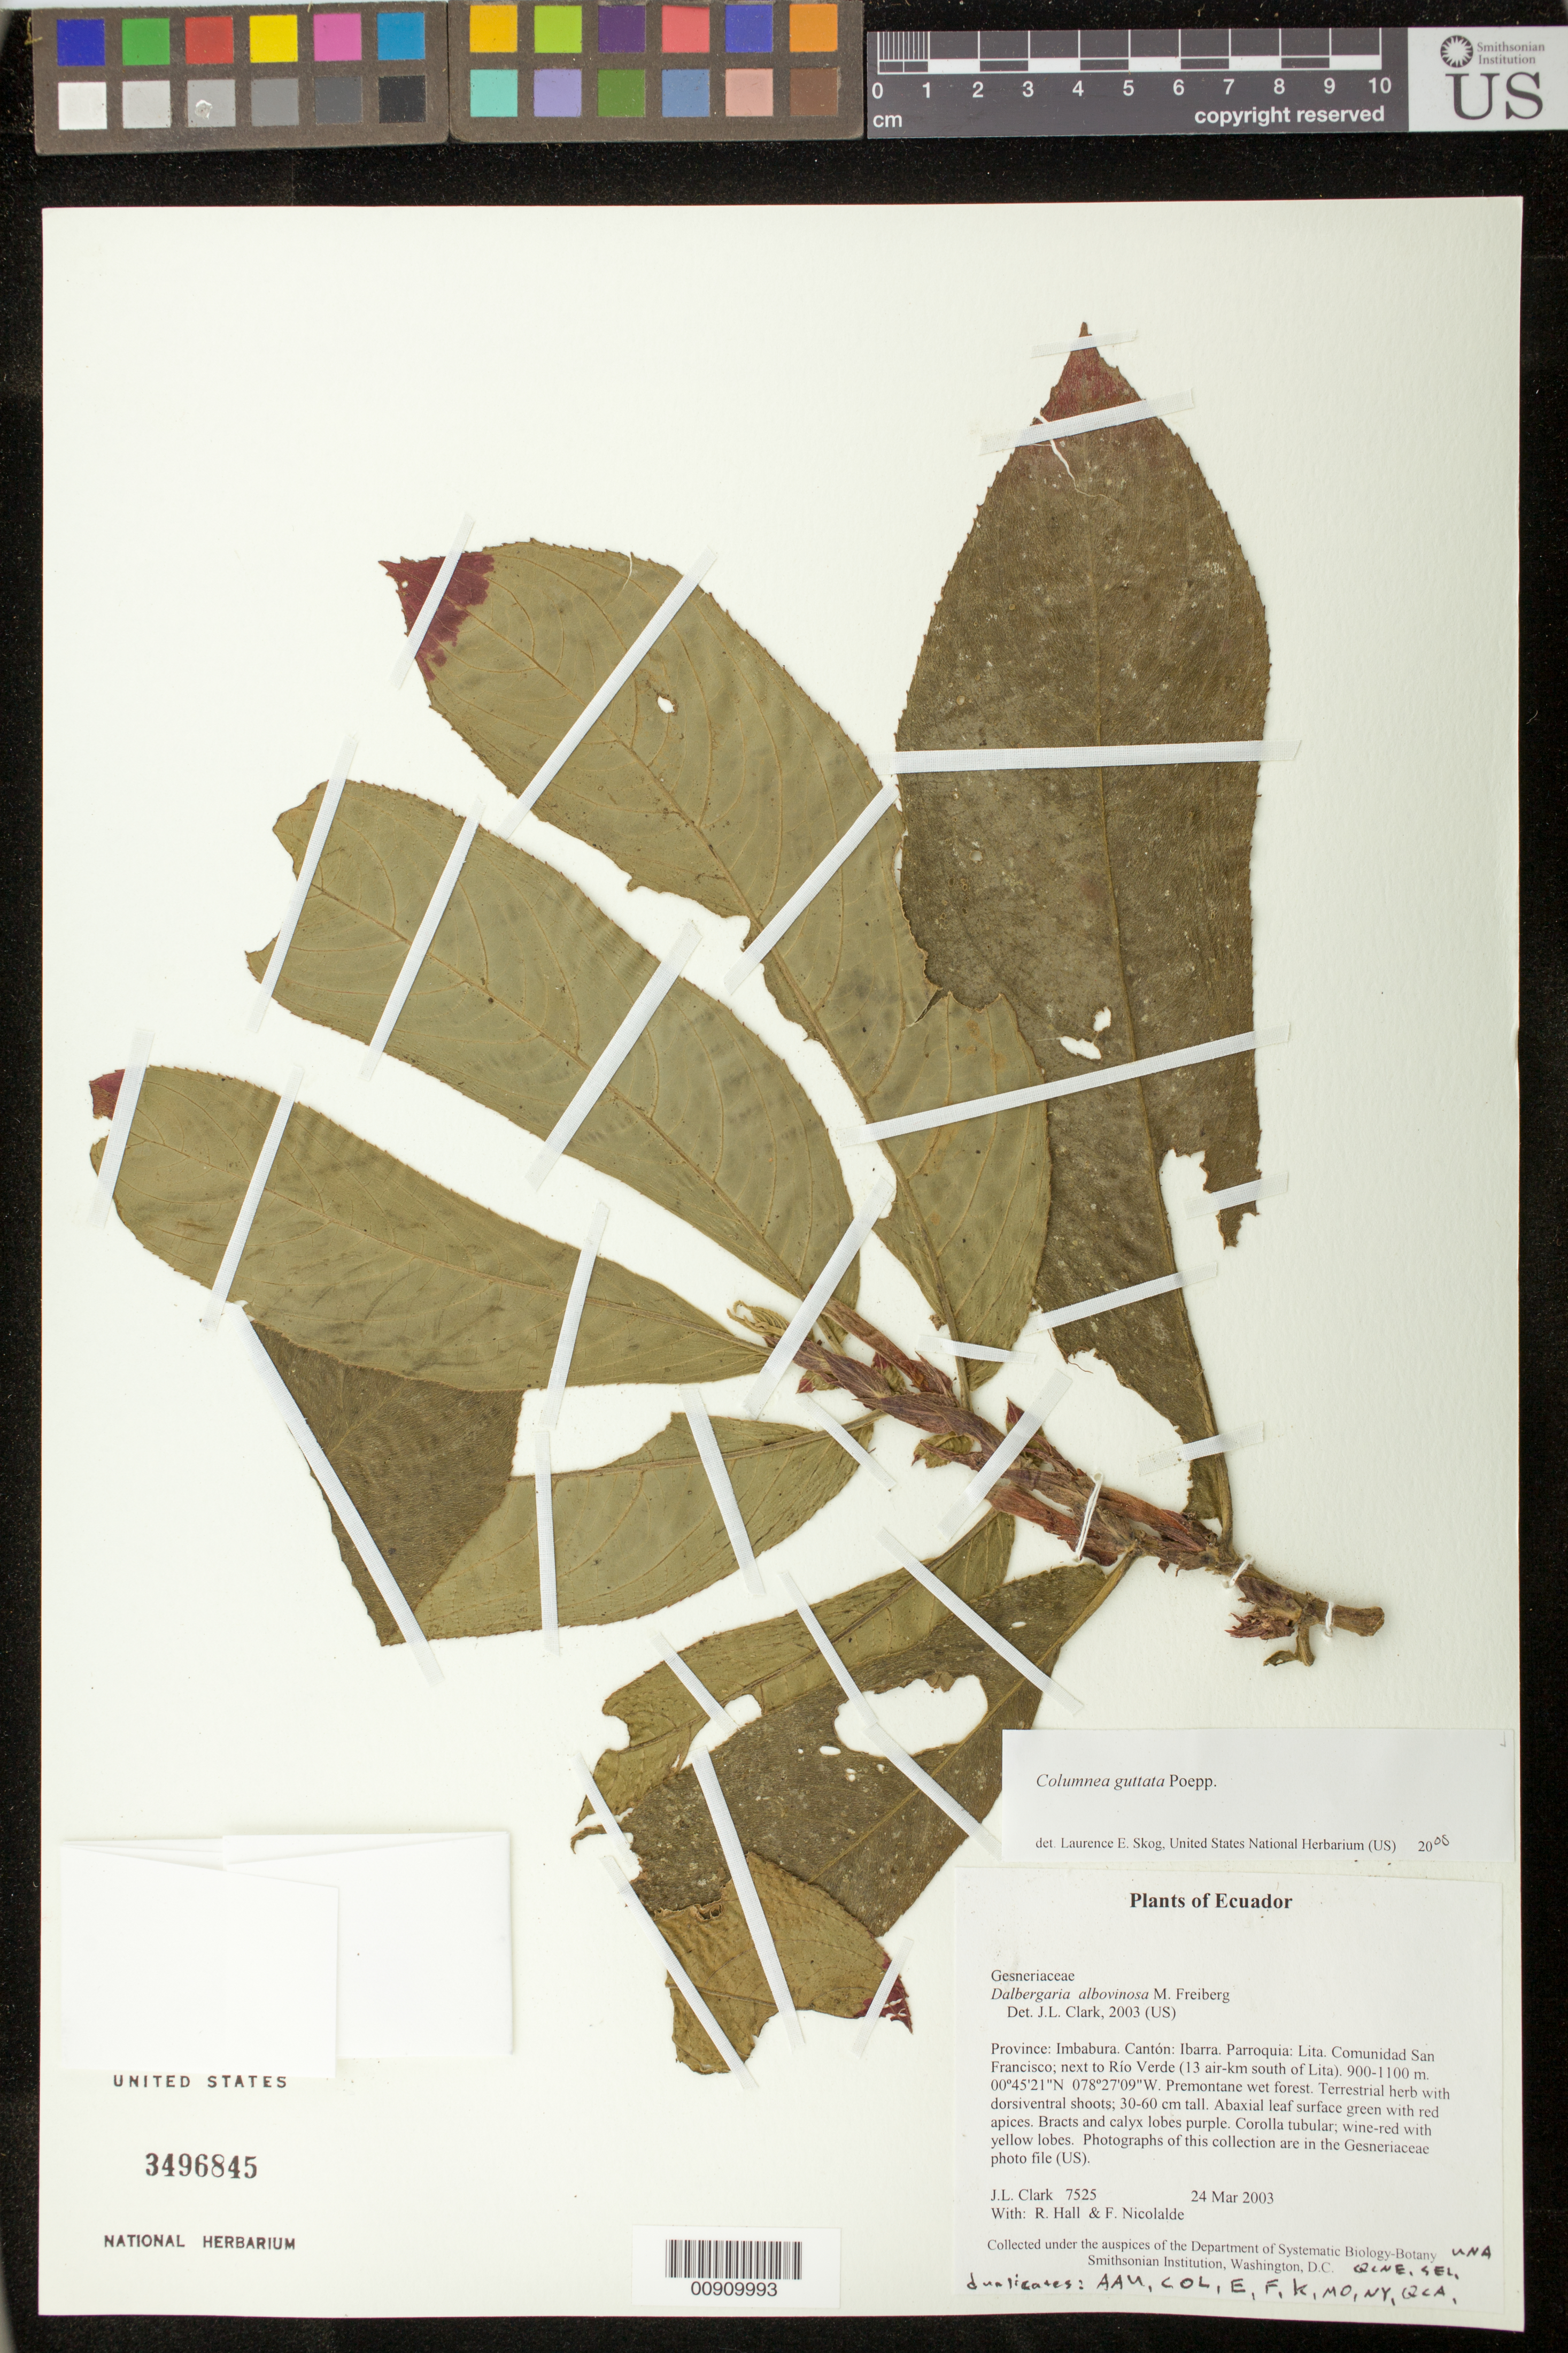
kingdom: Plantae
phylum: Tracheophyta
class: Magnoliopsida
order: Lamiales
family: Gesneriaceae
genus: Columnea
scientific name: Columnea guttata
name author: Poepp.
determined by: Skog, Laurence E.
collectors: J. L. Clark, R. Hall & F. Nicolalde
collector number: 7525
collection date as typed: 24 Mar 2003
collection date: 2003-03-24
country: Ecuador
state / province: Imbabura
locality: Ibarra. Parroquia: Lita. Comunidad San Francisco; next to Río Verde (13 air-km south of Lita).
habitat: Premontane wet forest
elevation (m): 900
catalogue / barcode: US 3496845